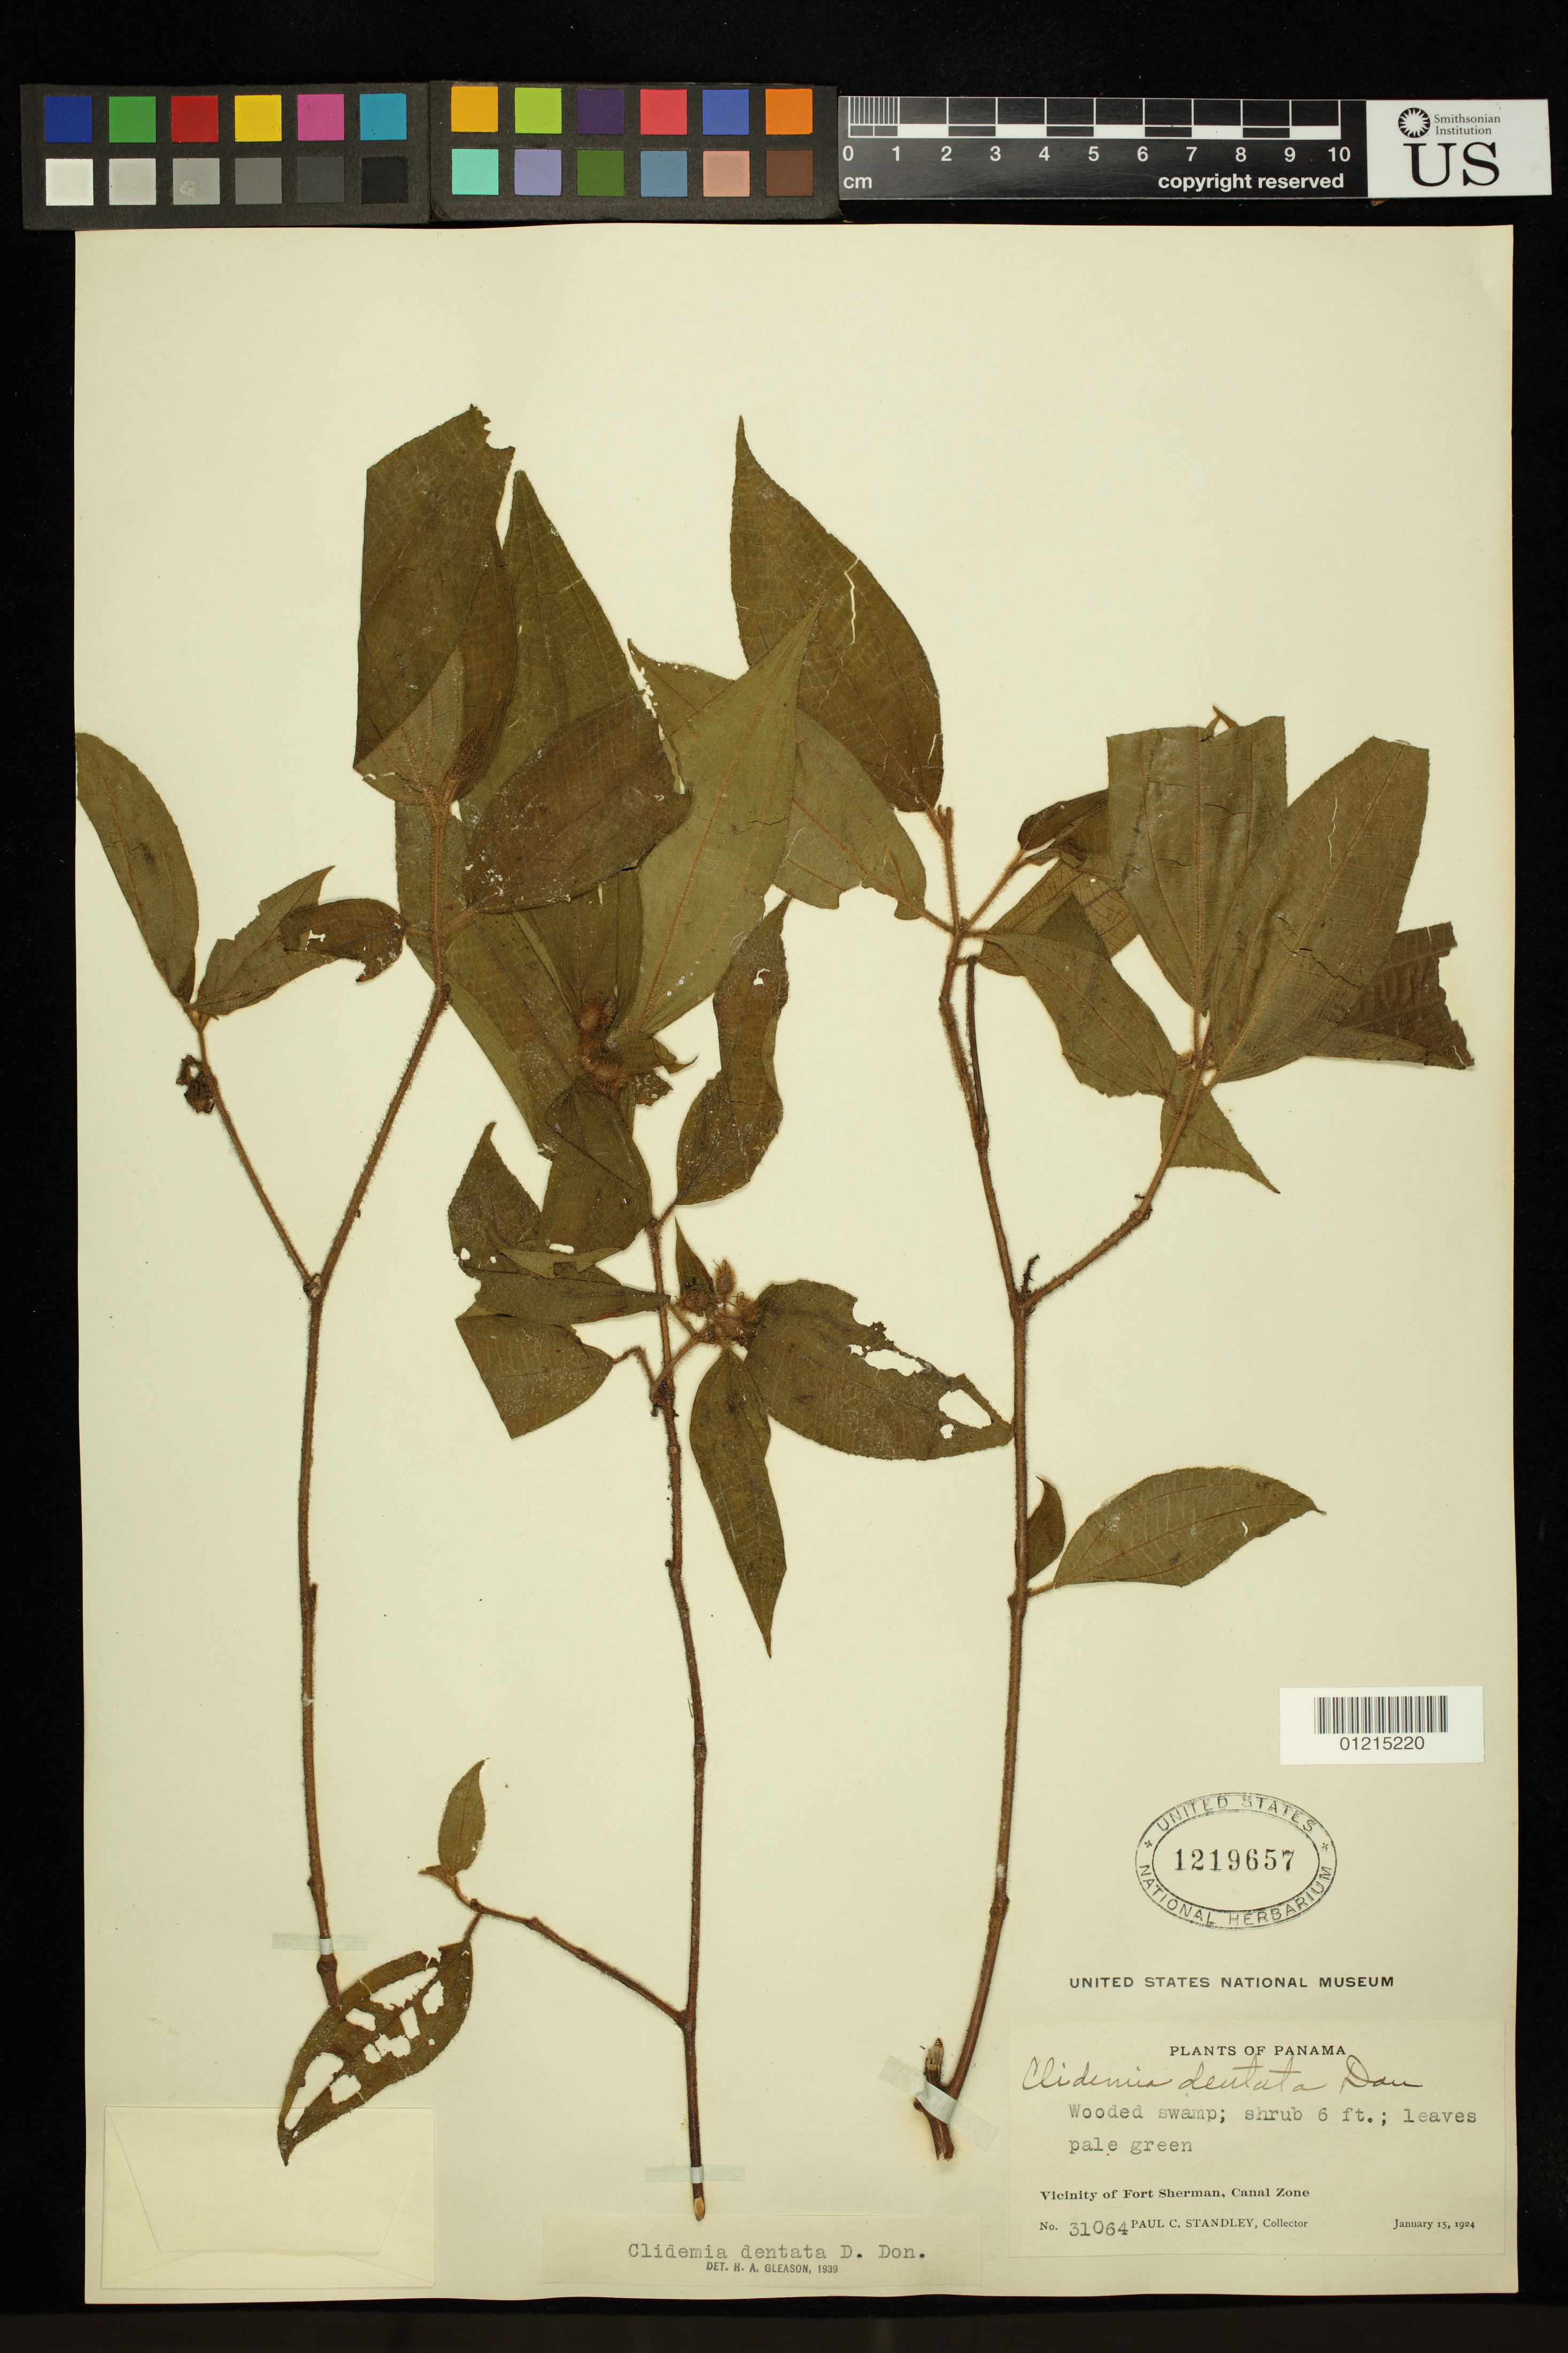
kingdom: Plantae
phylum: Tracheophyta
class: Magnoliopsida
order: Myrtales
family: Melastomataceae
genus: Clidemia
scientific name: Clidemia dentata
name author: D. Don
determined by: Gleason, H. A.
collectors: P. C. Standley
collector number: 31064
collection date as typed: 15 Jan 1924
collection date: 1924-01-15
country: Panama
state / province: Colón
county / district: Canal Zone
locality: Vicinity of Fort Sherman.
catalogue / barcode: US 1219657